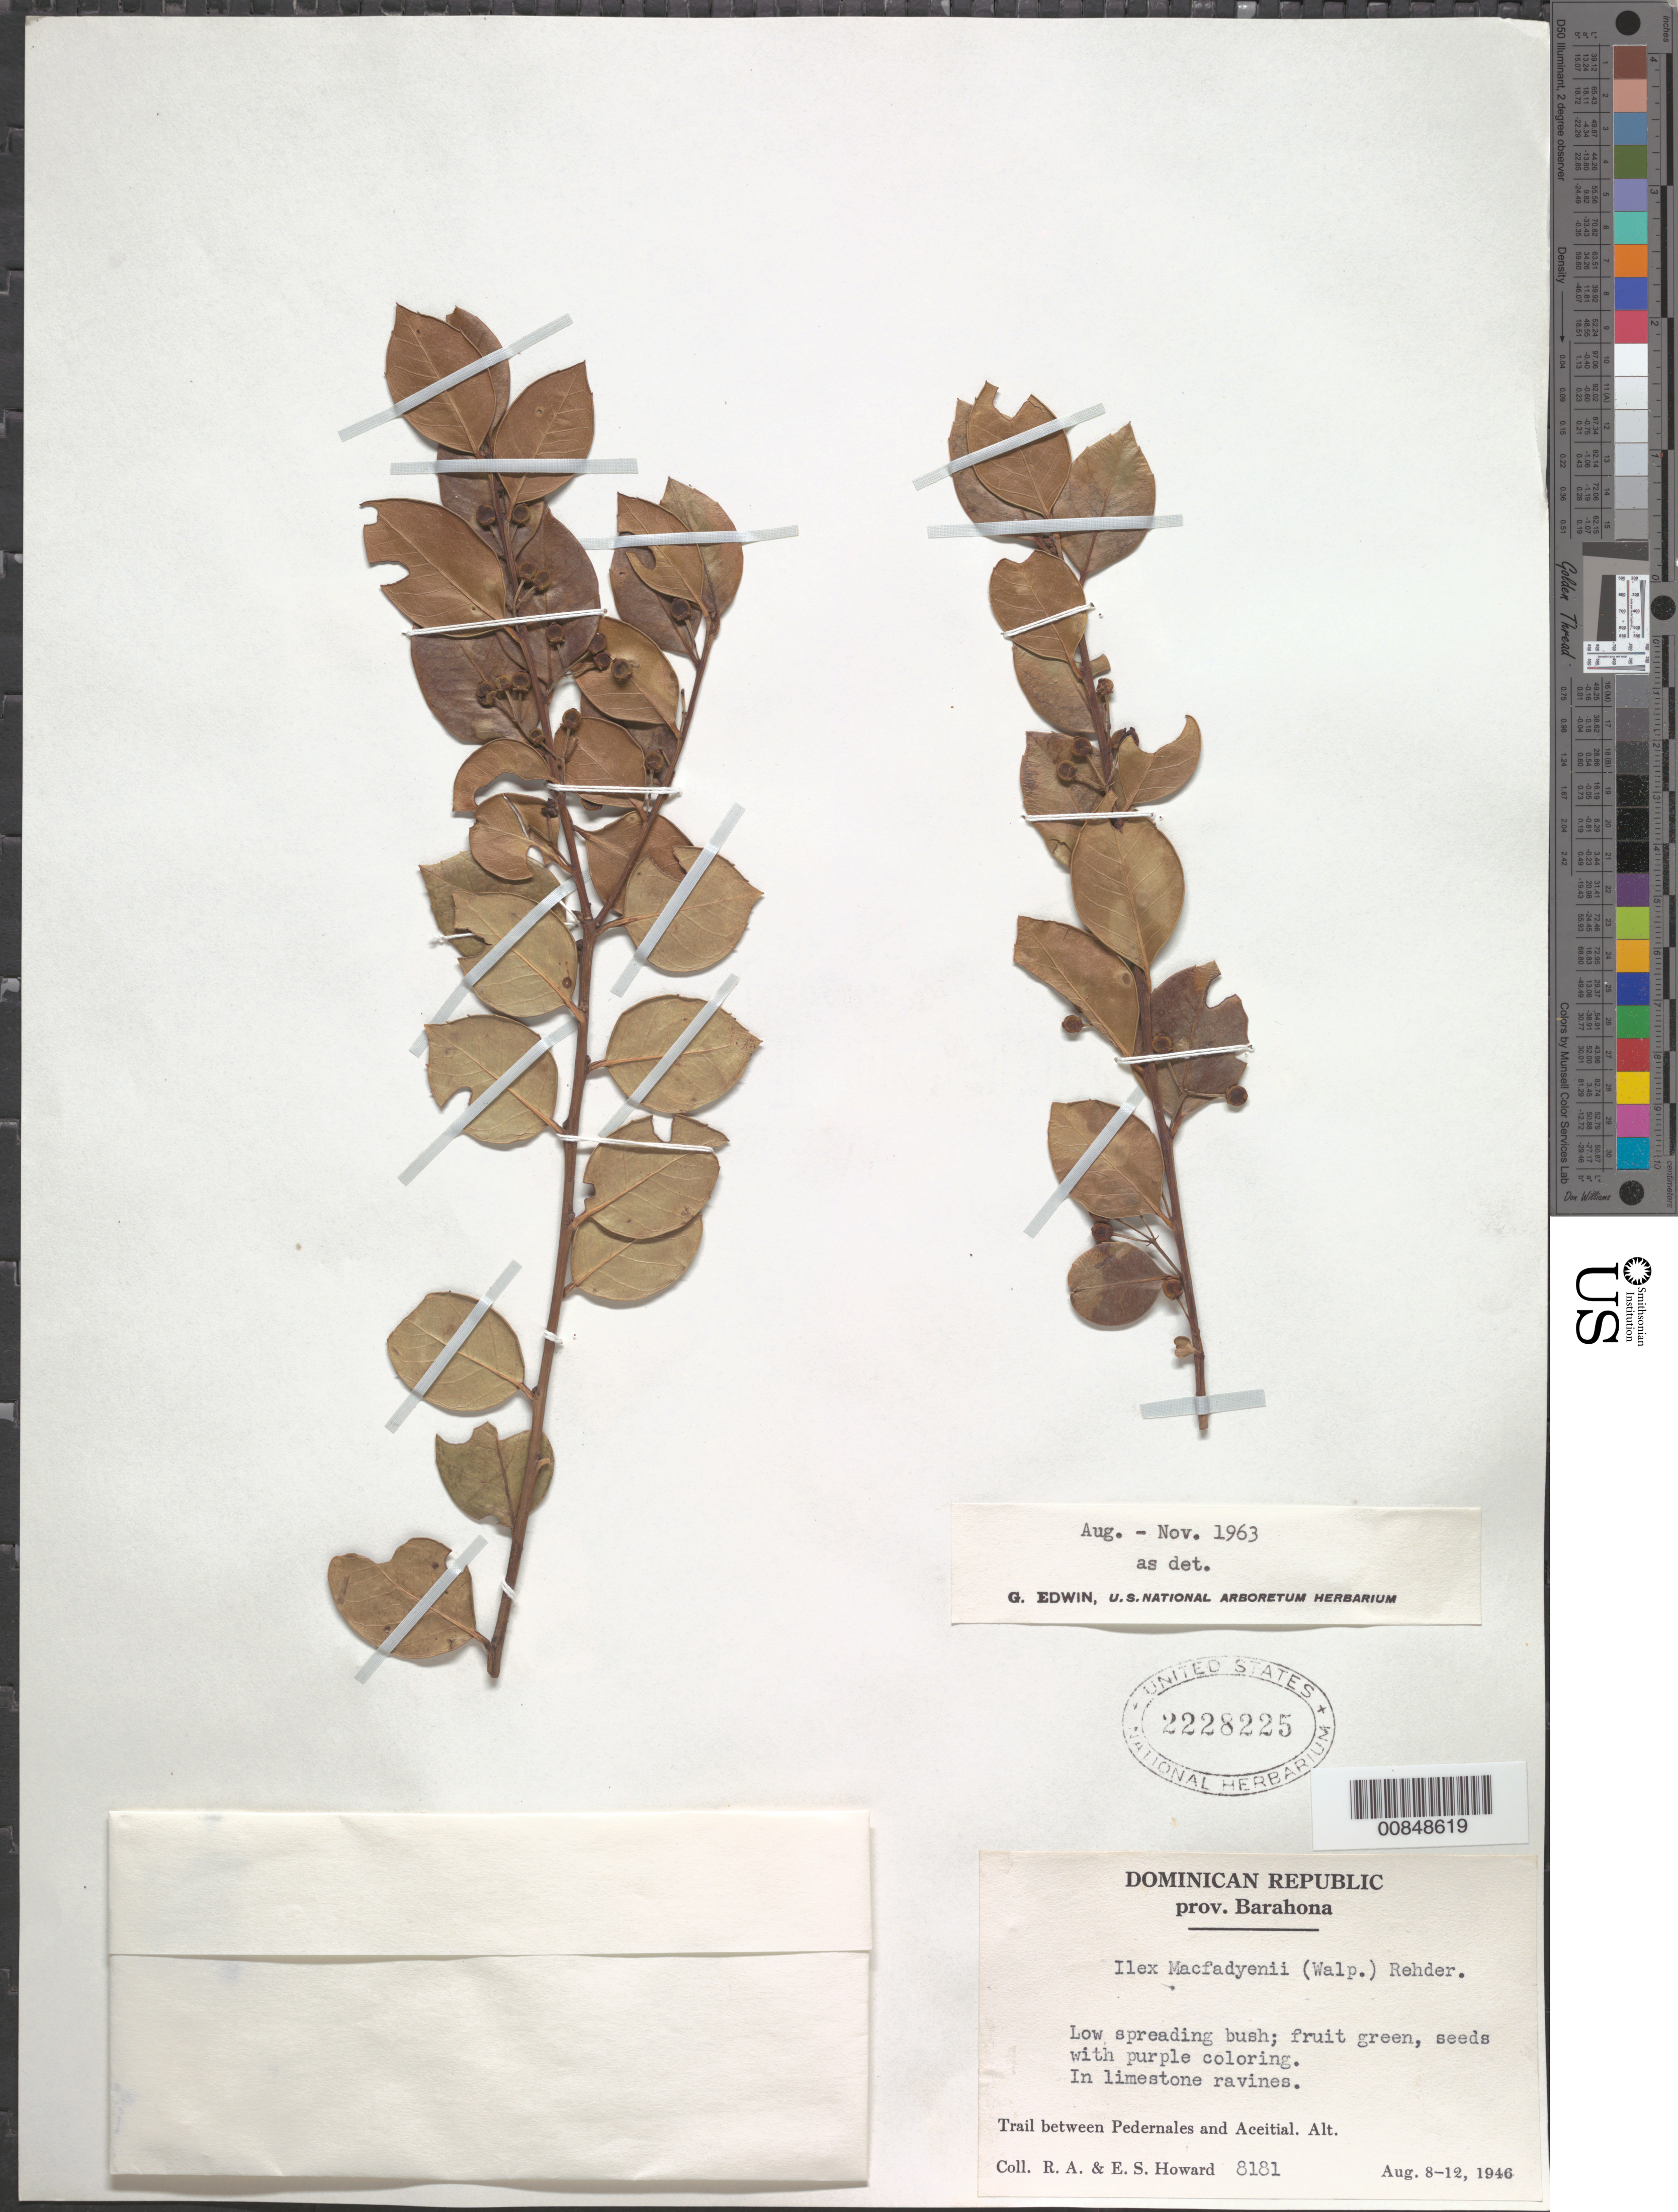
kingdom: Plantae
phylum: Tracheophyta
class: Magnoliopsida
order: Aquifoliales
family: Aquifoliaceae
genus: Ilex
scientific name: Ilex macfadyenii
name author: Rehder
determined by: Edwin, G.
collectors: R. A. Howard & E. S. Howard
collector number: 8181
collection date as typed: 08 Aug 1946 to 12 Aug 1946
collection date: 1946-08-08/1946-08-12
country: Dominican Republic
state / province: Barahona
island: Hispaniola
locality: Trail between Pedernales and Aceitial.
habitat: In limestone ravines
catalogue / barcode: US 2228225